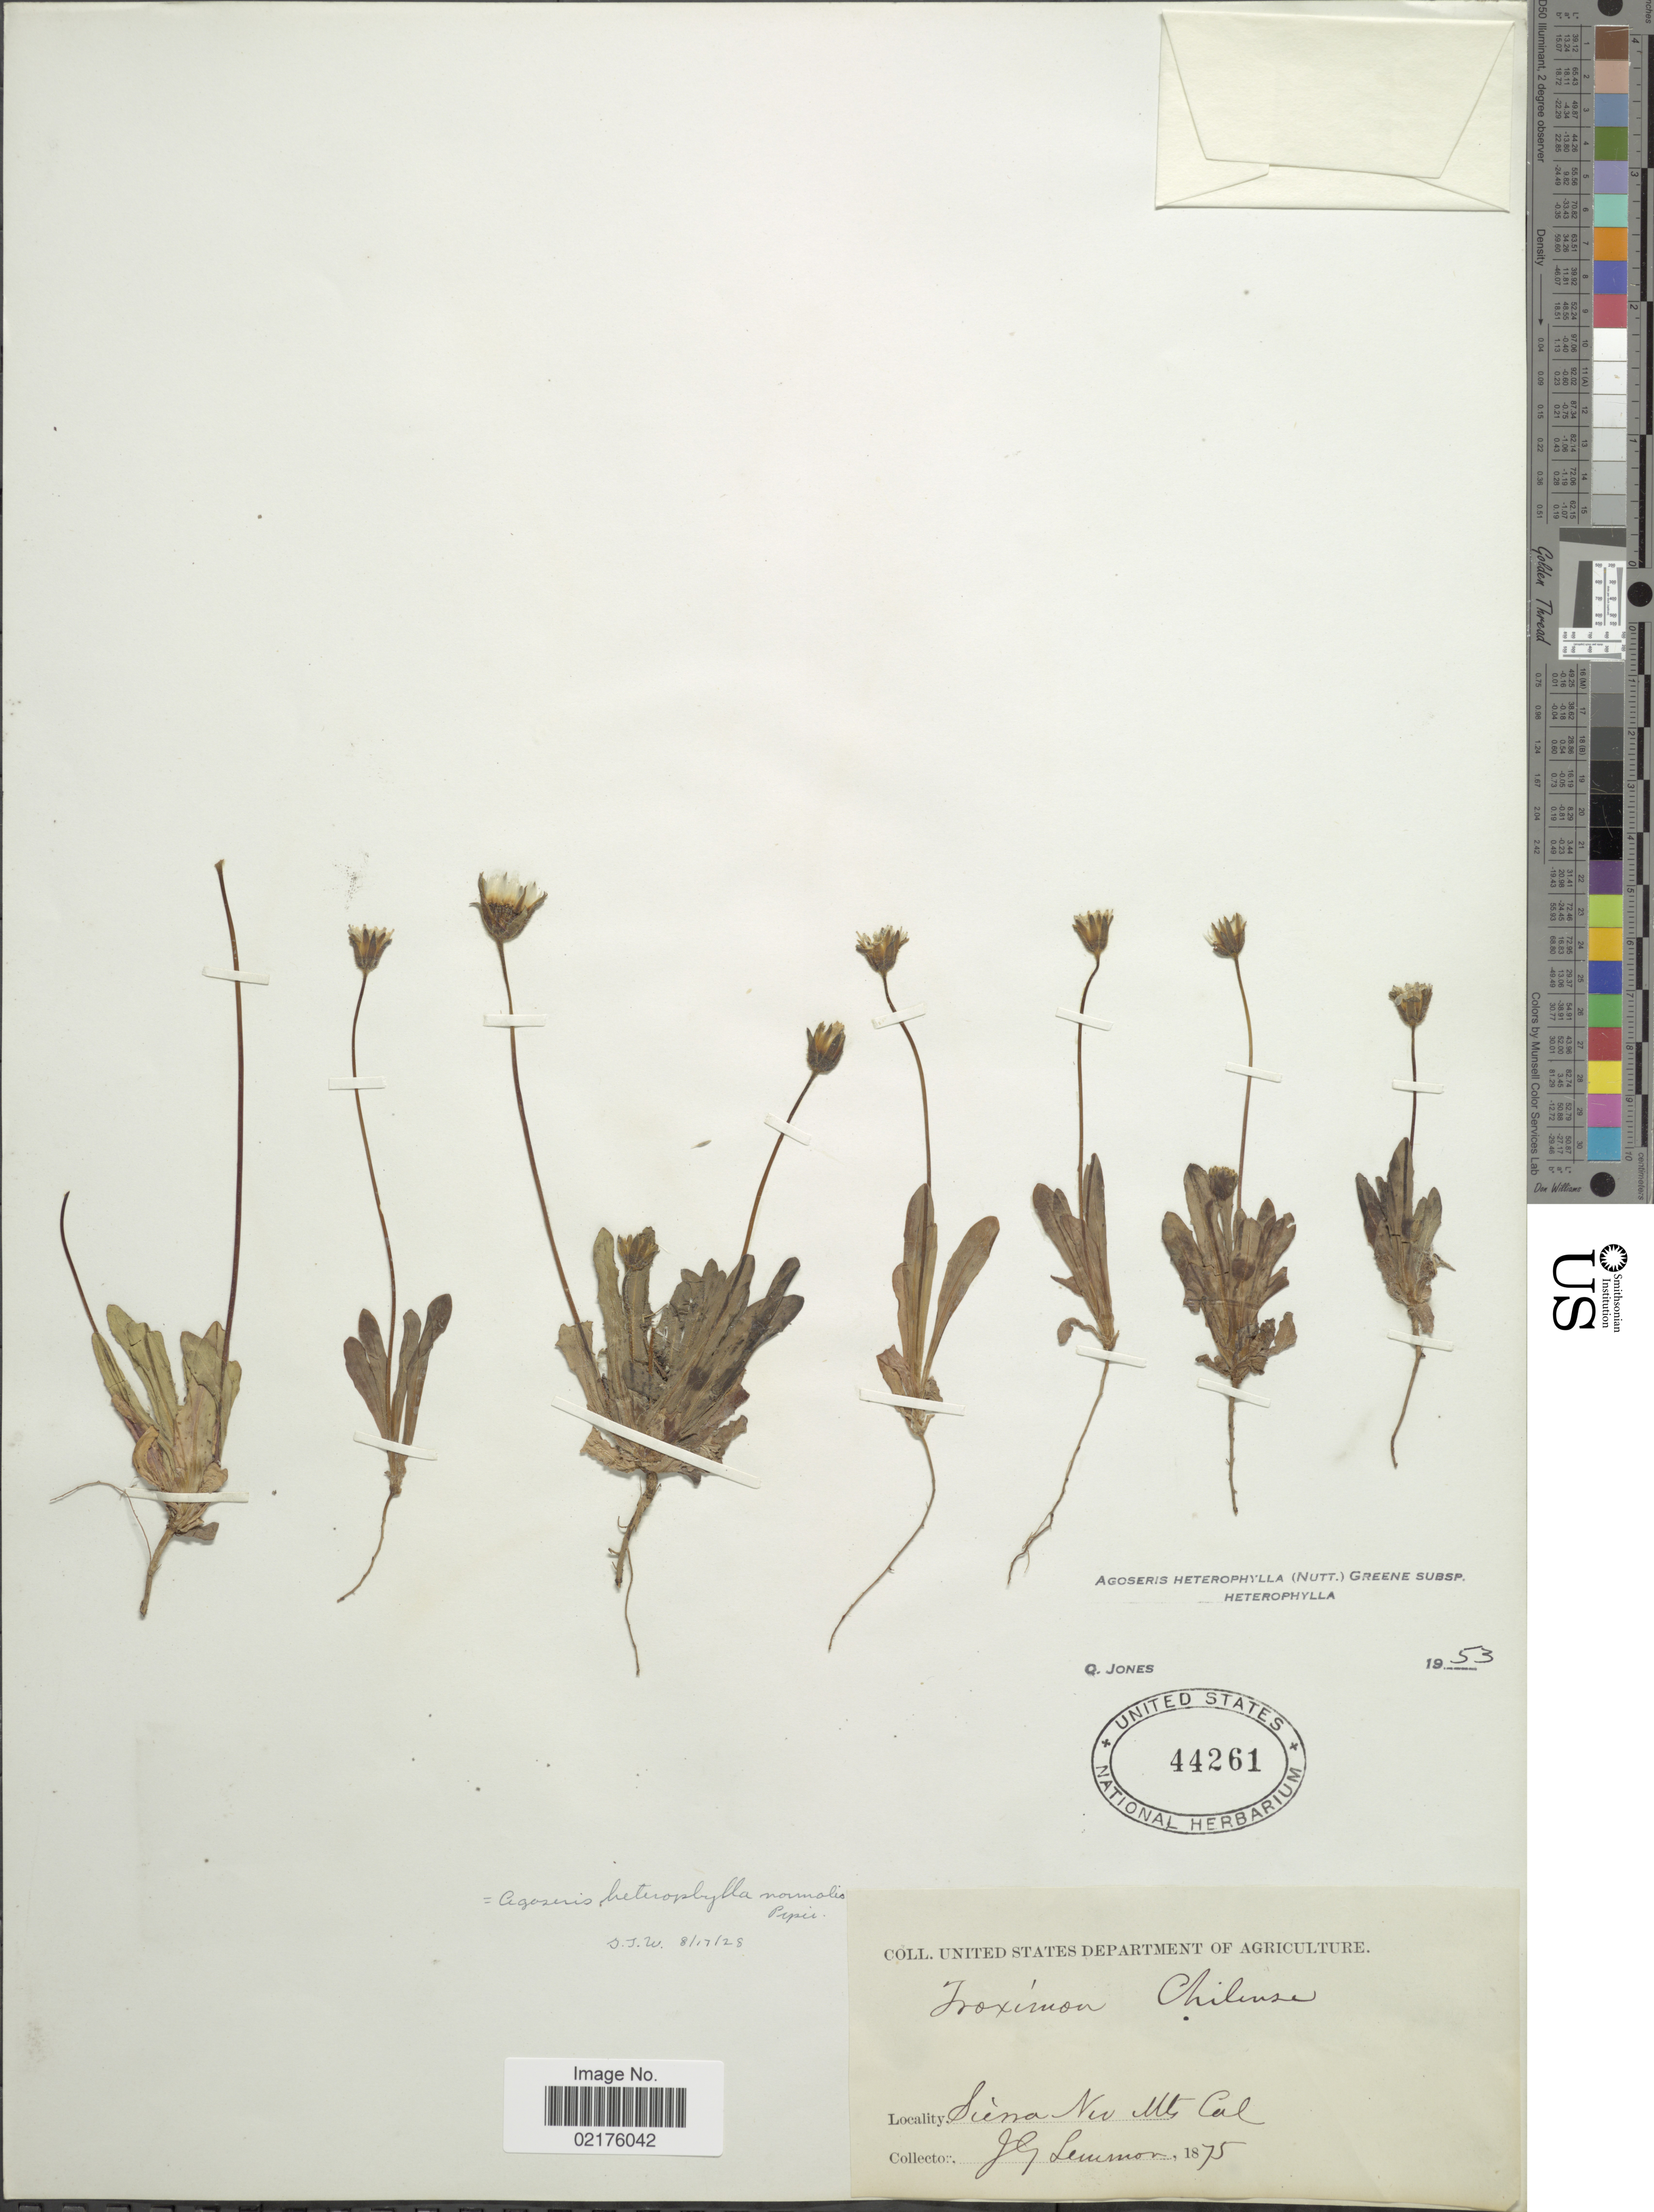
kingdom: Plantae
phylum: Tracheophyta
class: Magnoliopsida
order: Asterales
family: Asteraceae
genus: Agoseris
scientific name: Agoseris heterophylla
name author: (Nutt.) Greene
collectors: J. Lemmon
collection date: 1875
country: United States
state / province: California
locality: Sierra Nev Mts. Cal.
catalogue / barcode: US 44261